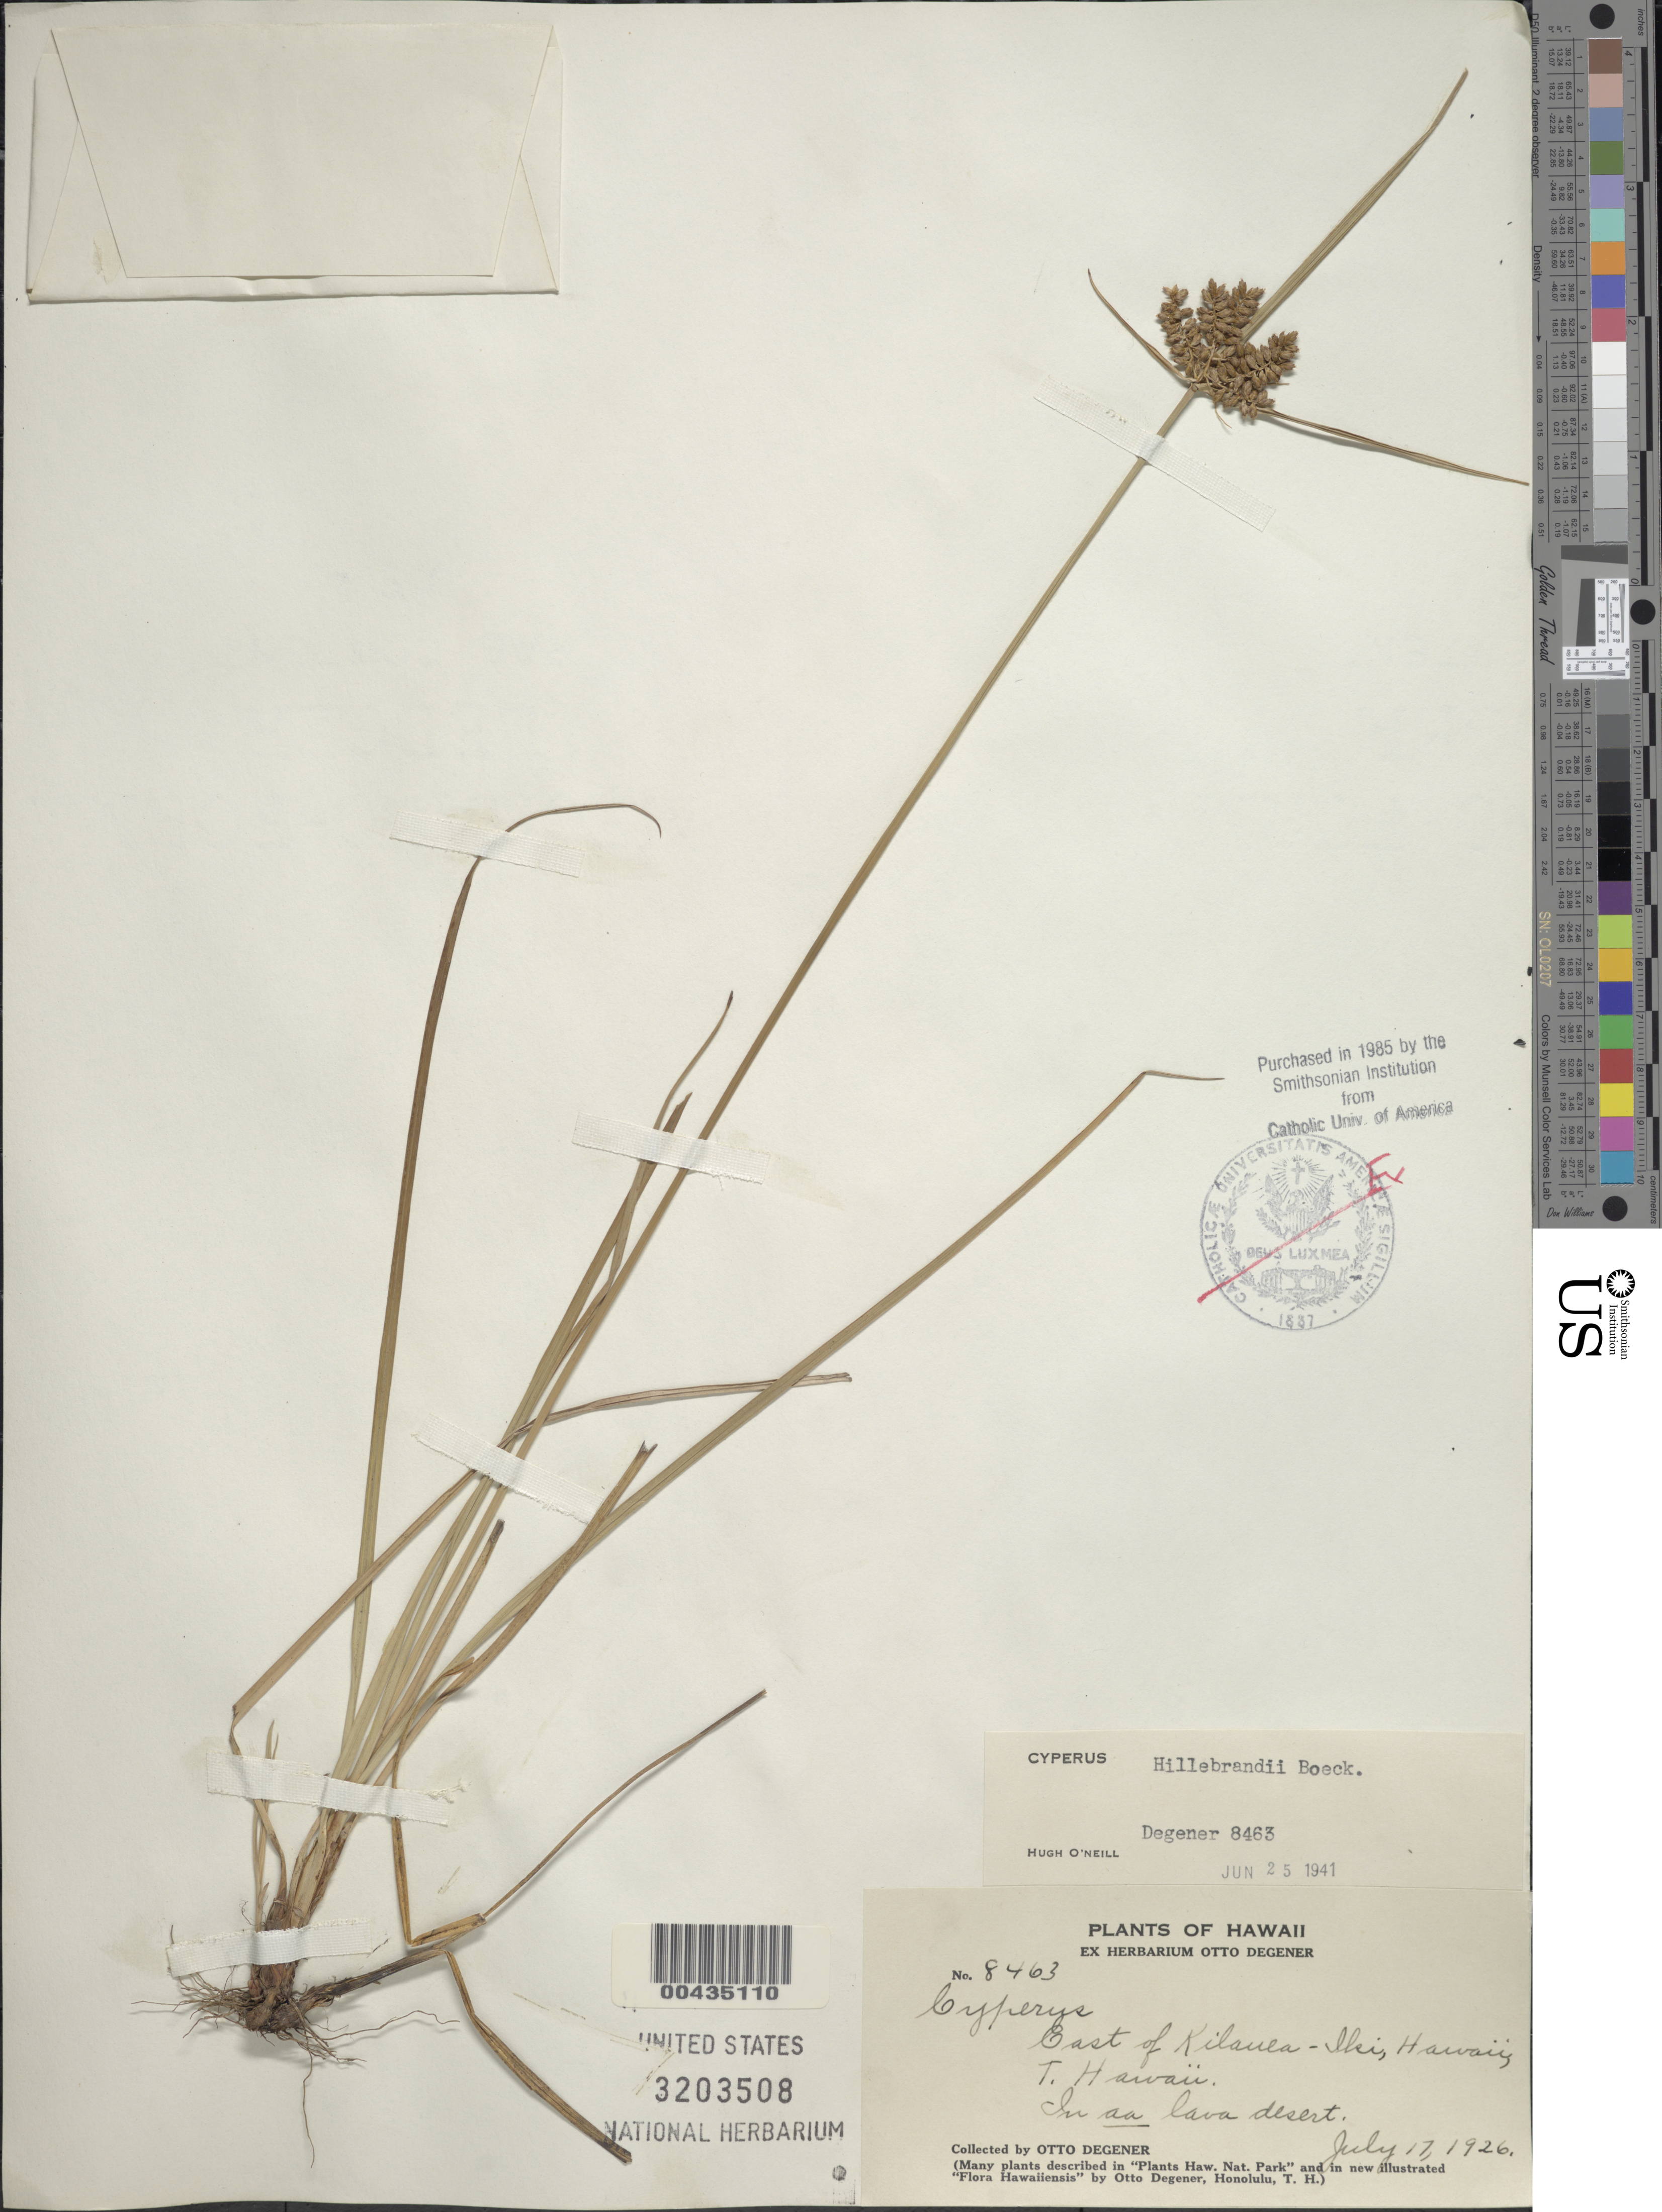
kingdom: Plantae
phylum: Tracheophyta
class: Liliopsida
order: Poales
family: Cyperaceae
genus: Cyperus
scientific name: Cyperus hillebrandii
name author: Boeckeler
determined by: O'Neill, Hugh T.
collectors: O. Degener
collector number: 8463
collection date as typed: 17 Jul 1926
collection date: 1926-07-17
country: United States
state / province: Hawaii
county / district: Hawaii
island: Hawaii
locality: E of Kilauea-Iki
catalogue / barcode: US 3203508